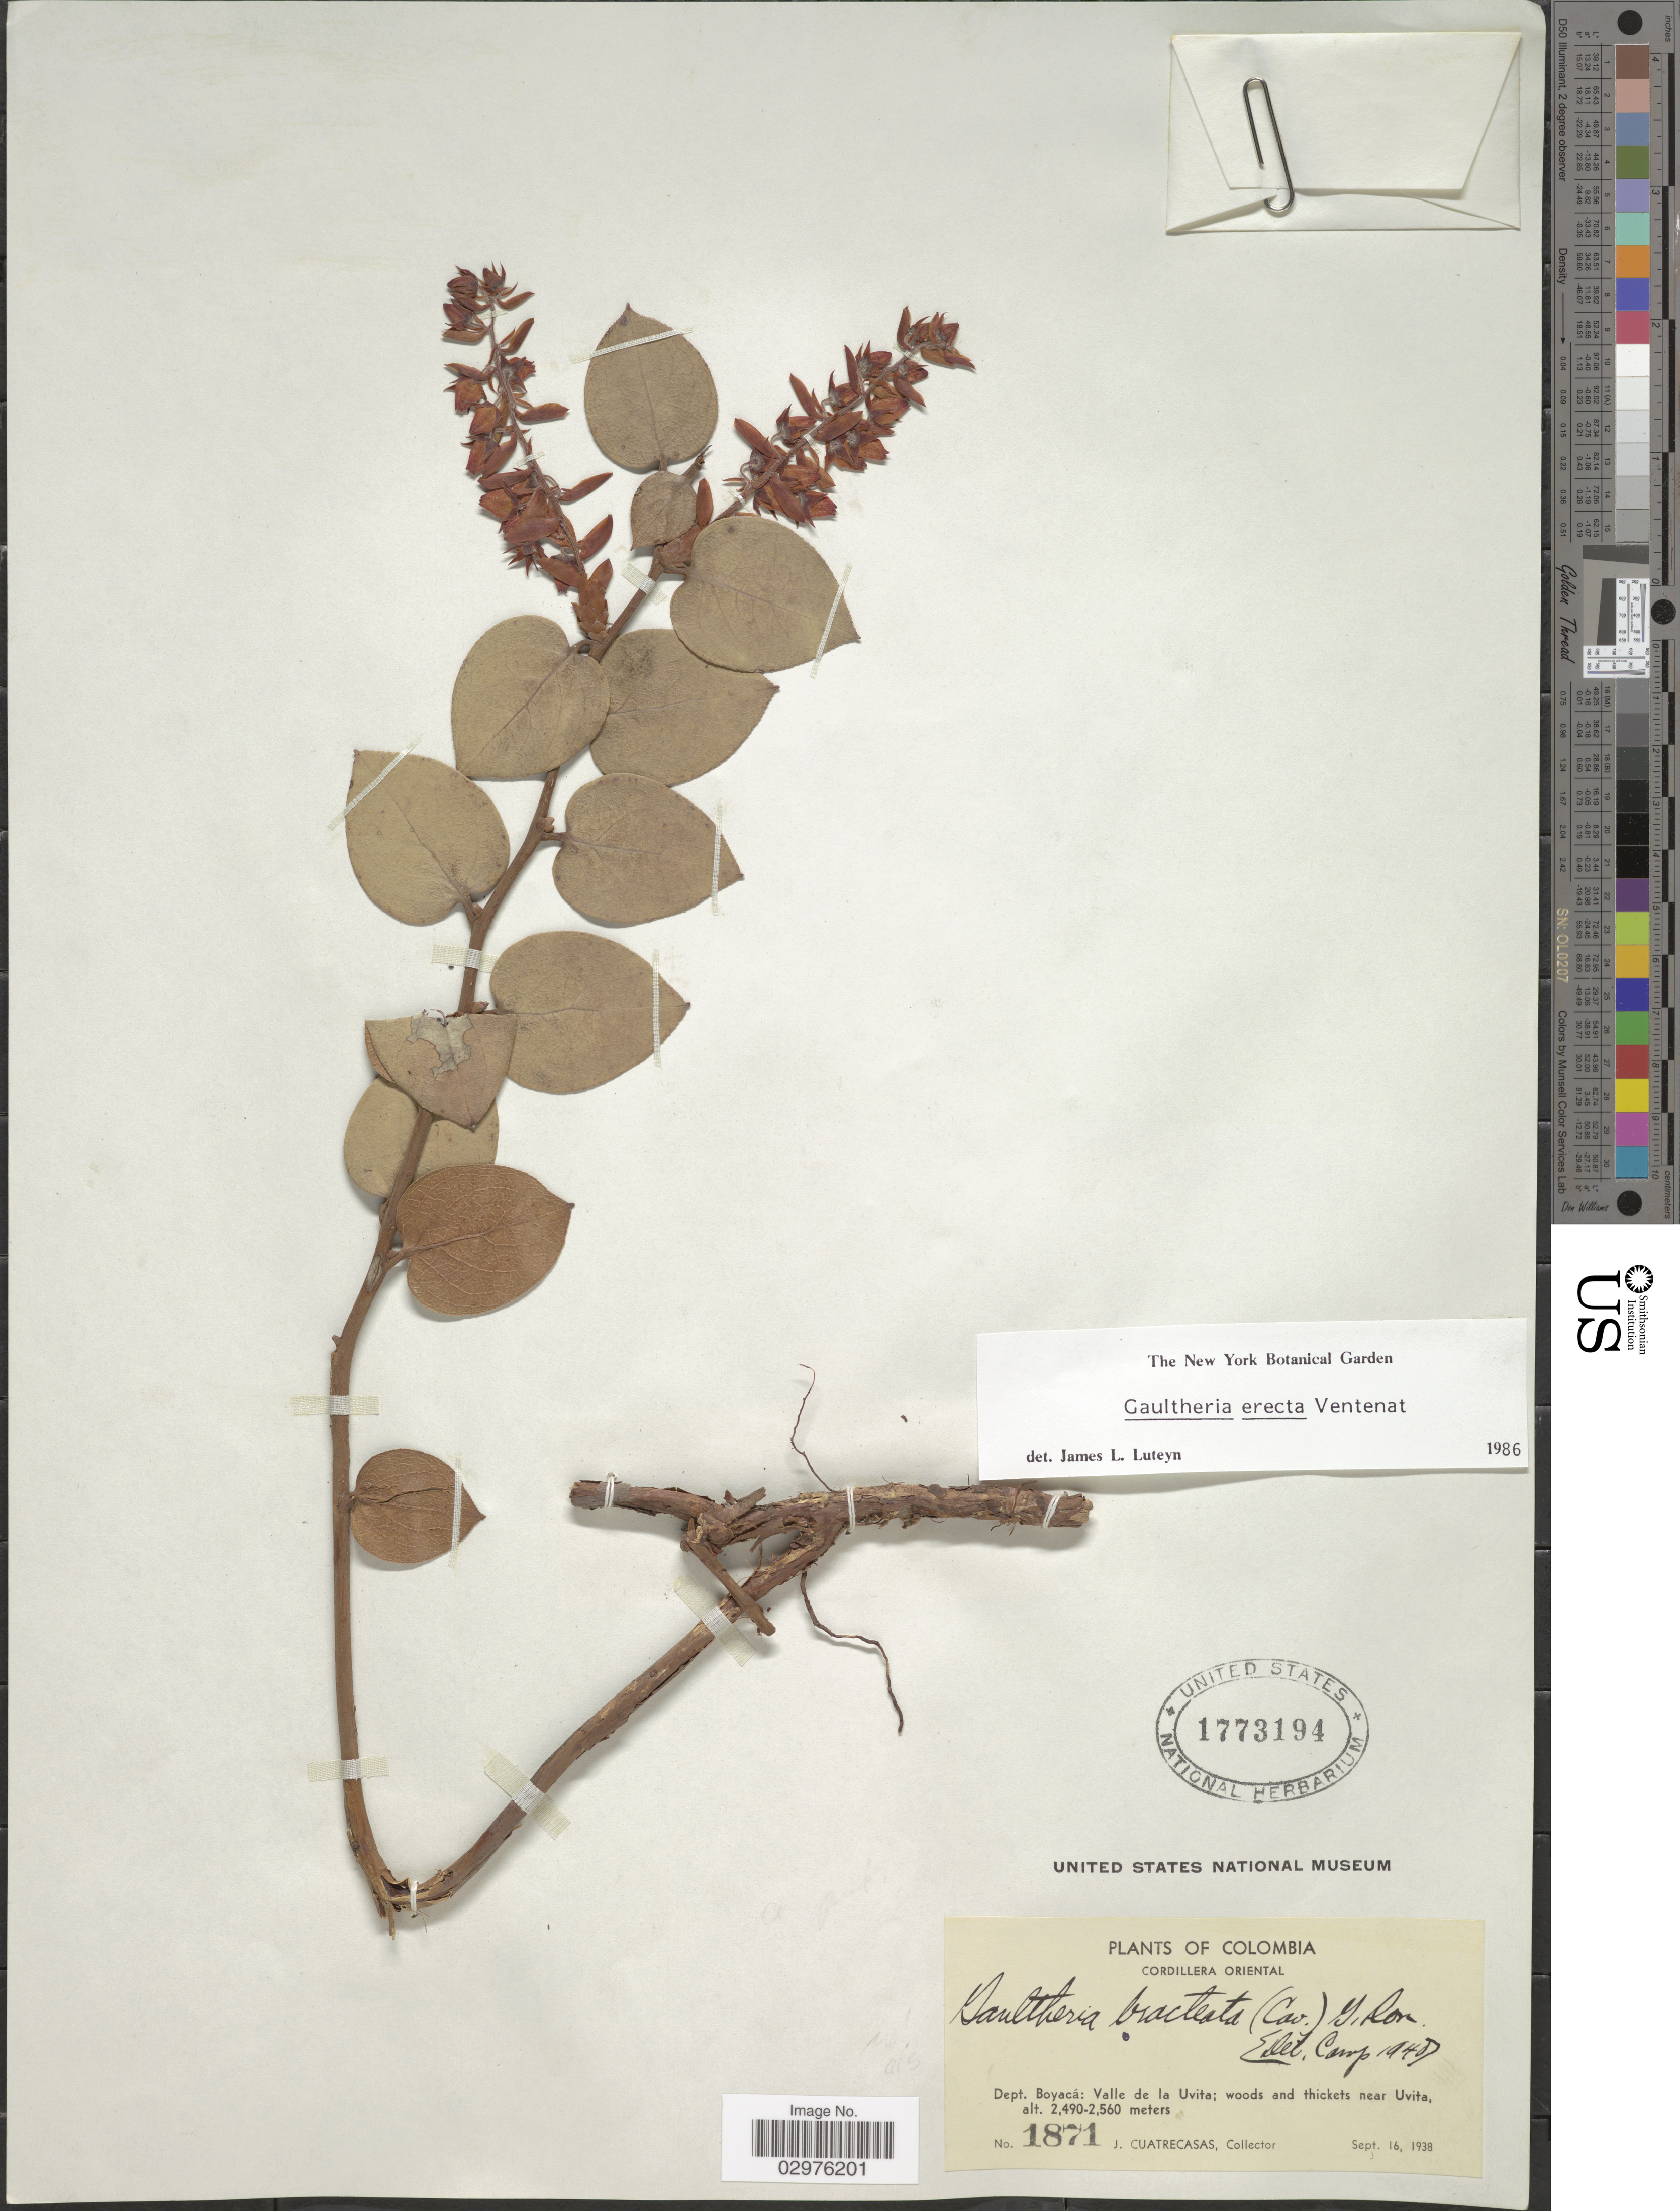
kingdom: Plantae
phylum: Tracheophyta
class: Magnoliopsida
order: Ericales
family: Ericaceae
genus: Gaultheria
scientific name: Gaultheria erecta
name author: Vent.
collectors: J. Cuatrecasas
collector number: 1871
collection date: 1938-09-16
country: Colombia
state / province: Boyacá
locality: Cordillera Oriental. Dept. Boyacá: Valle de la Uvita; woods and thickets near Uvita.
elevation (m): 2490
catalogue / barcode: US 1773194